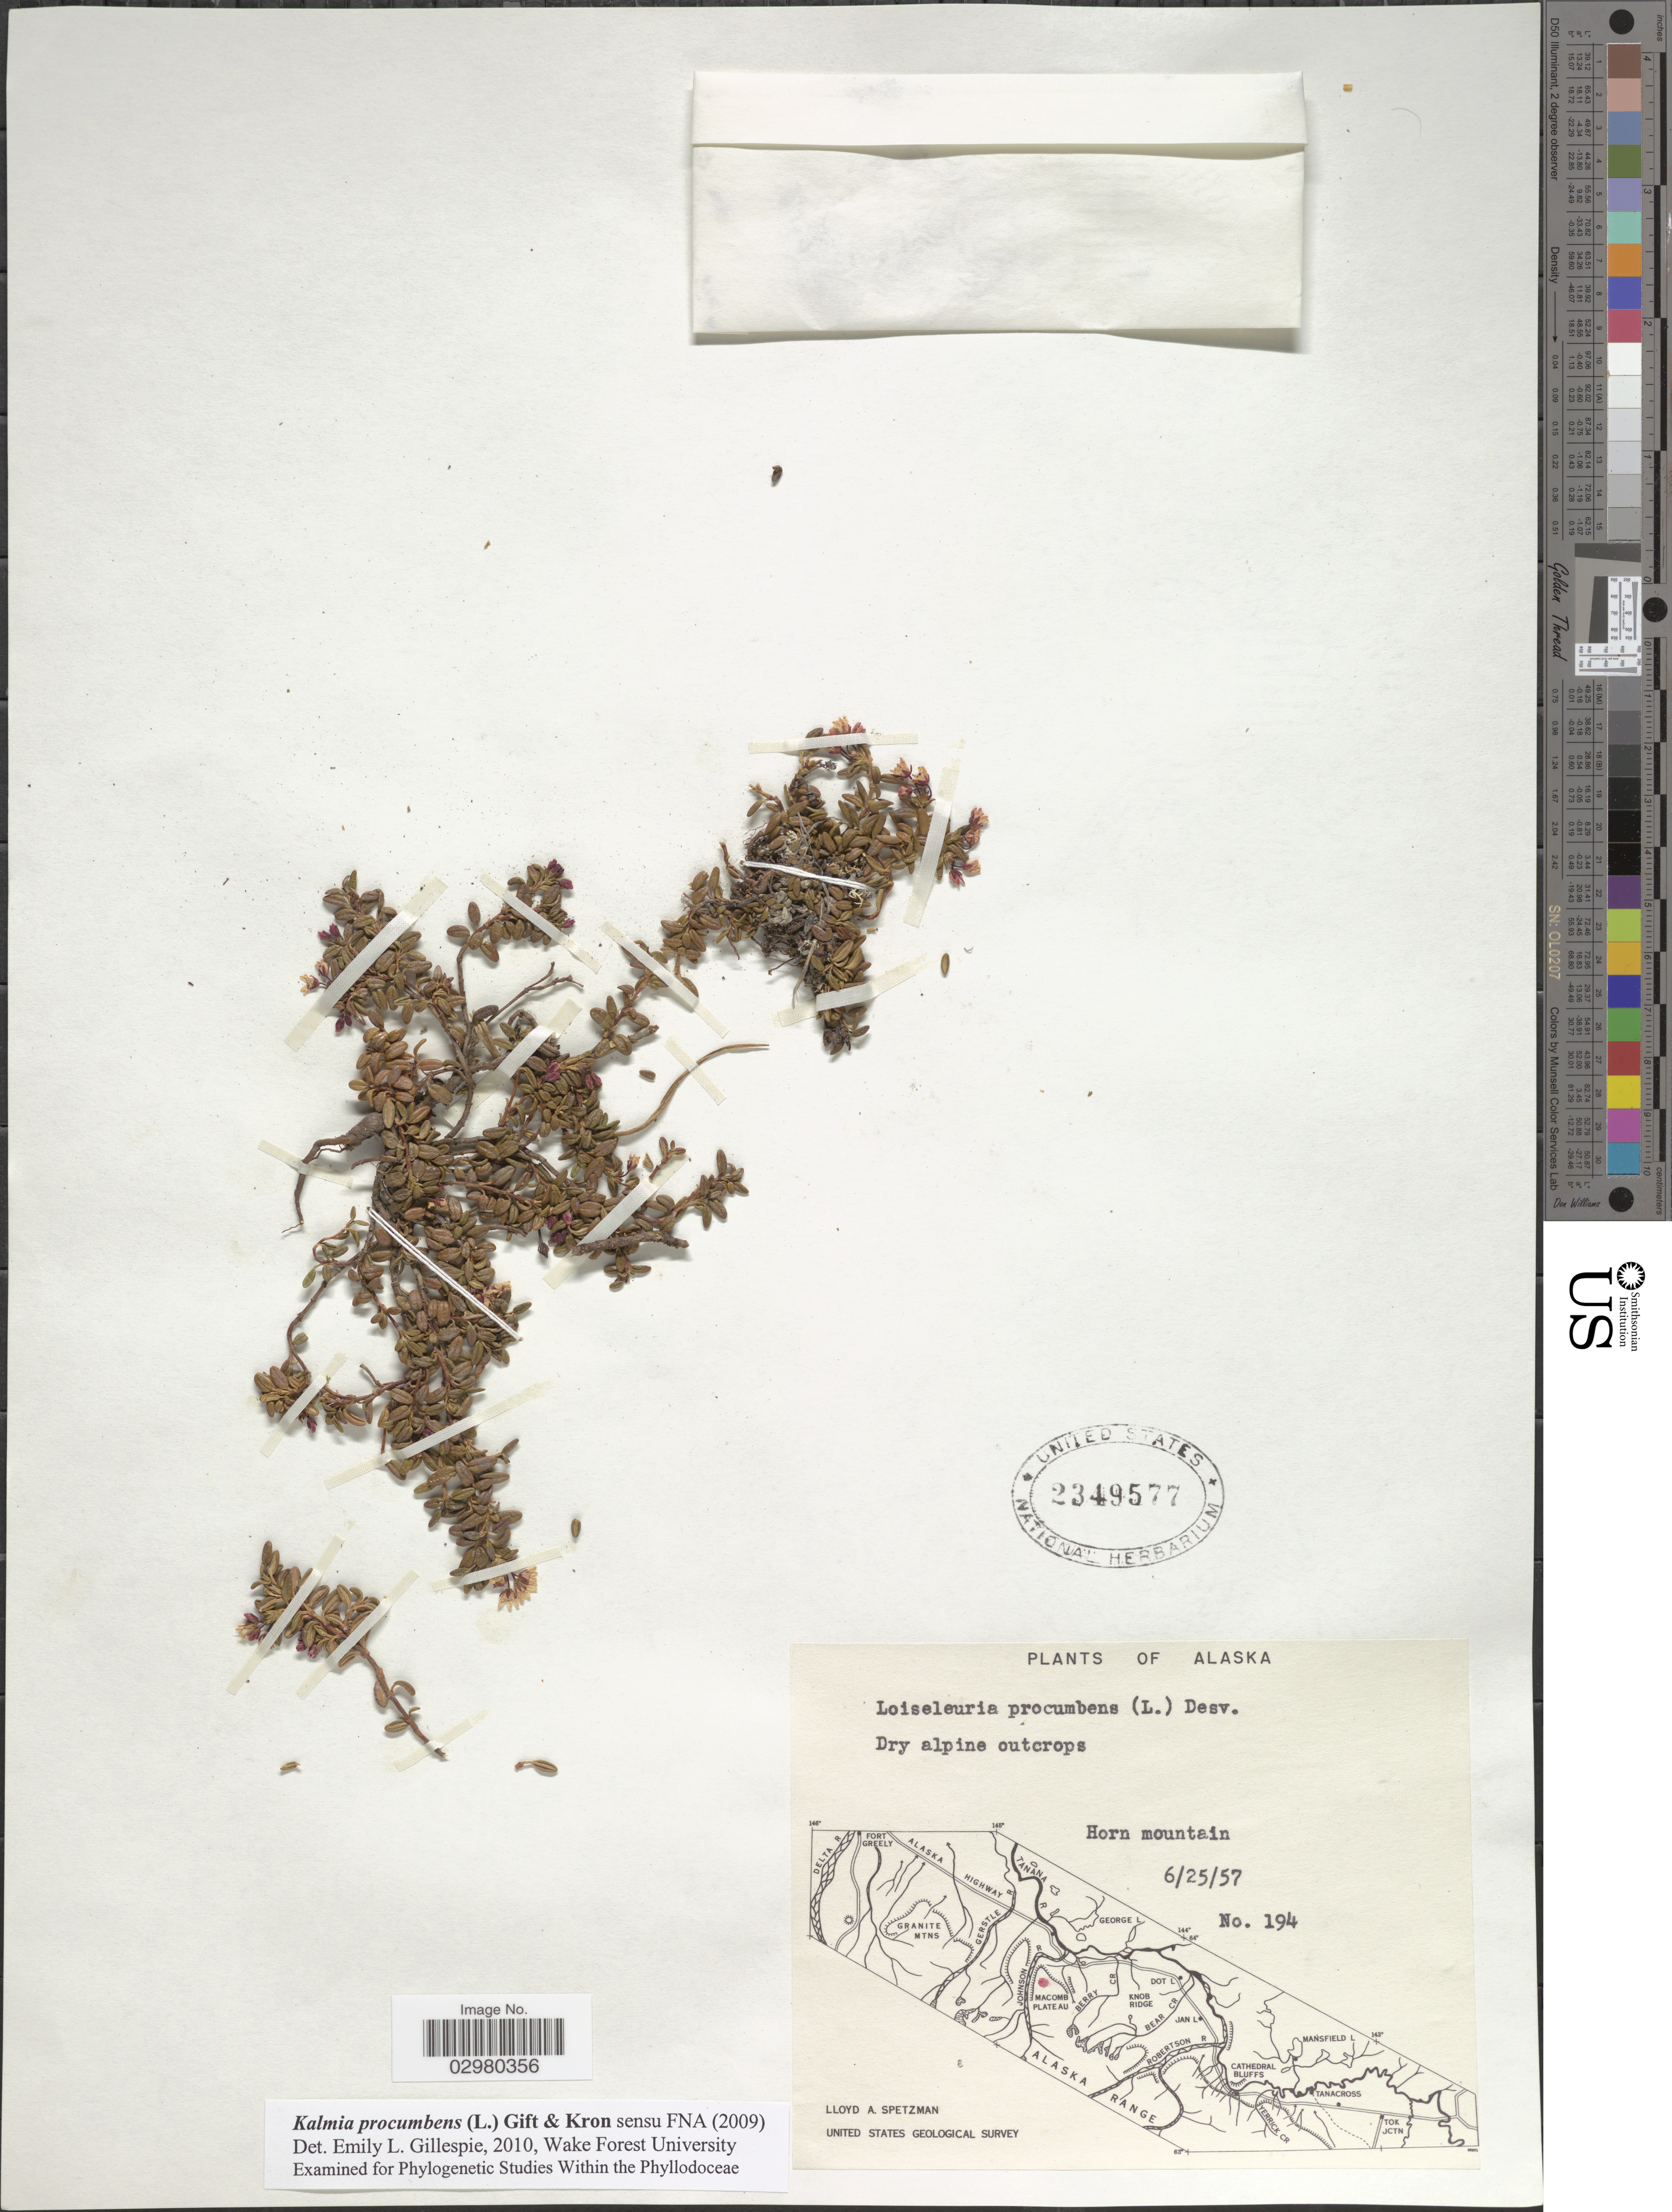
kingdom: Plantae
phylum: Tracheophyta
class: Magnoliopsida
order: Ericales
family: Ericaceae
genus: Loiseleuria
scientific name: Loiseleuria procumbens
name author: (L.) Desv.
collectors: L. Spetzman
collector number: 194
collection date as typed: Transcribed d/m/y: 25/6/57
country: United States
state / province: Alaska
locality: Horn mountain.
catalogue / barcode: US 2349577